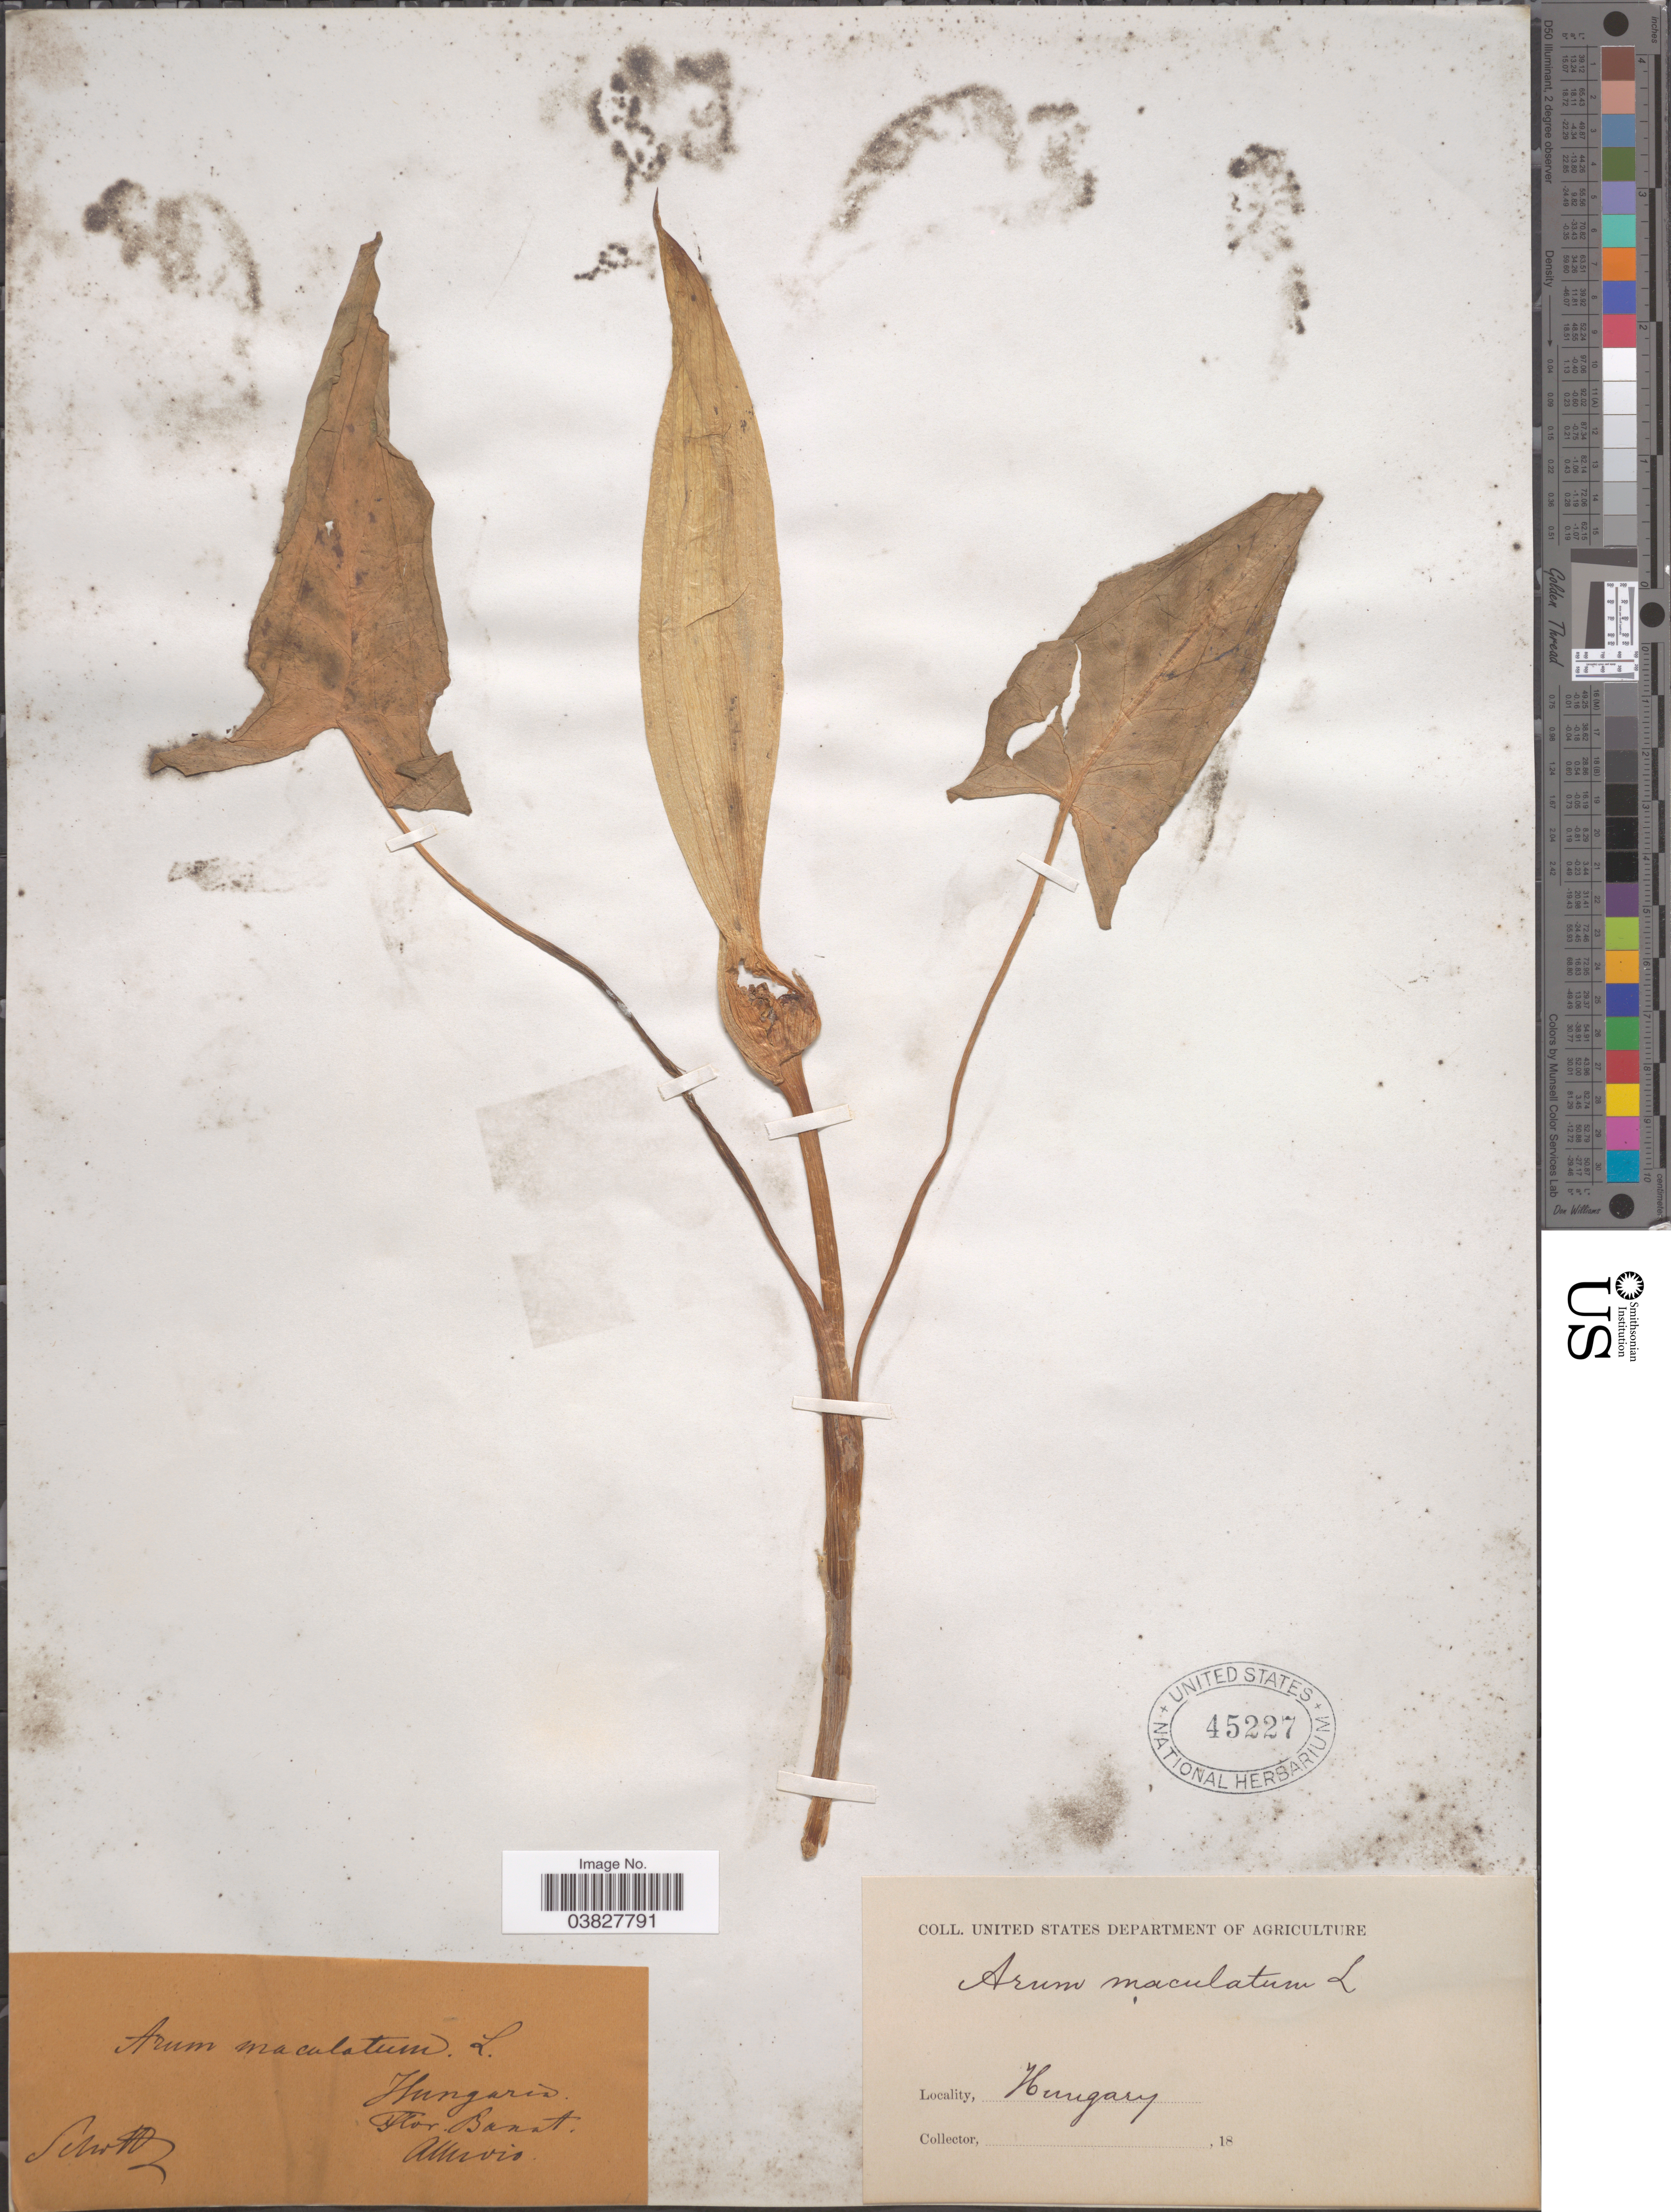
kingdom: Plantae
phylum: Tracheophyta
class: Liliopsida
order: Alismatales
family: Araceae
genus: Arum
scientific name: Arum maculatum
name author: L.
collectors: -. Schottz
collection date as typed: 18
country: Hungary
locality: Banat.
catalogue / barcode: US 45227